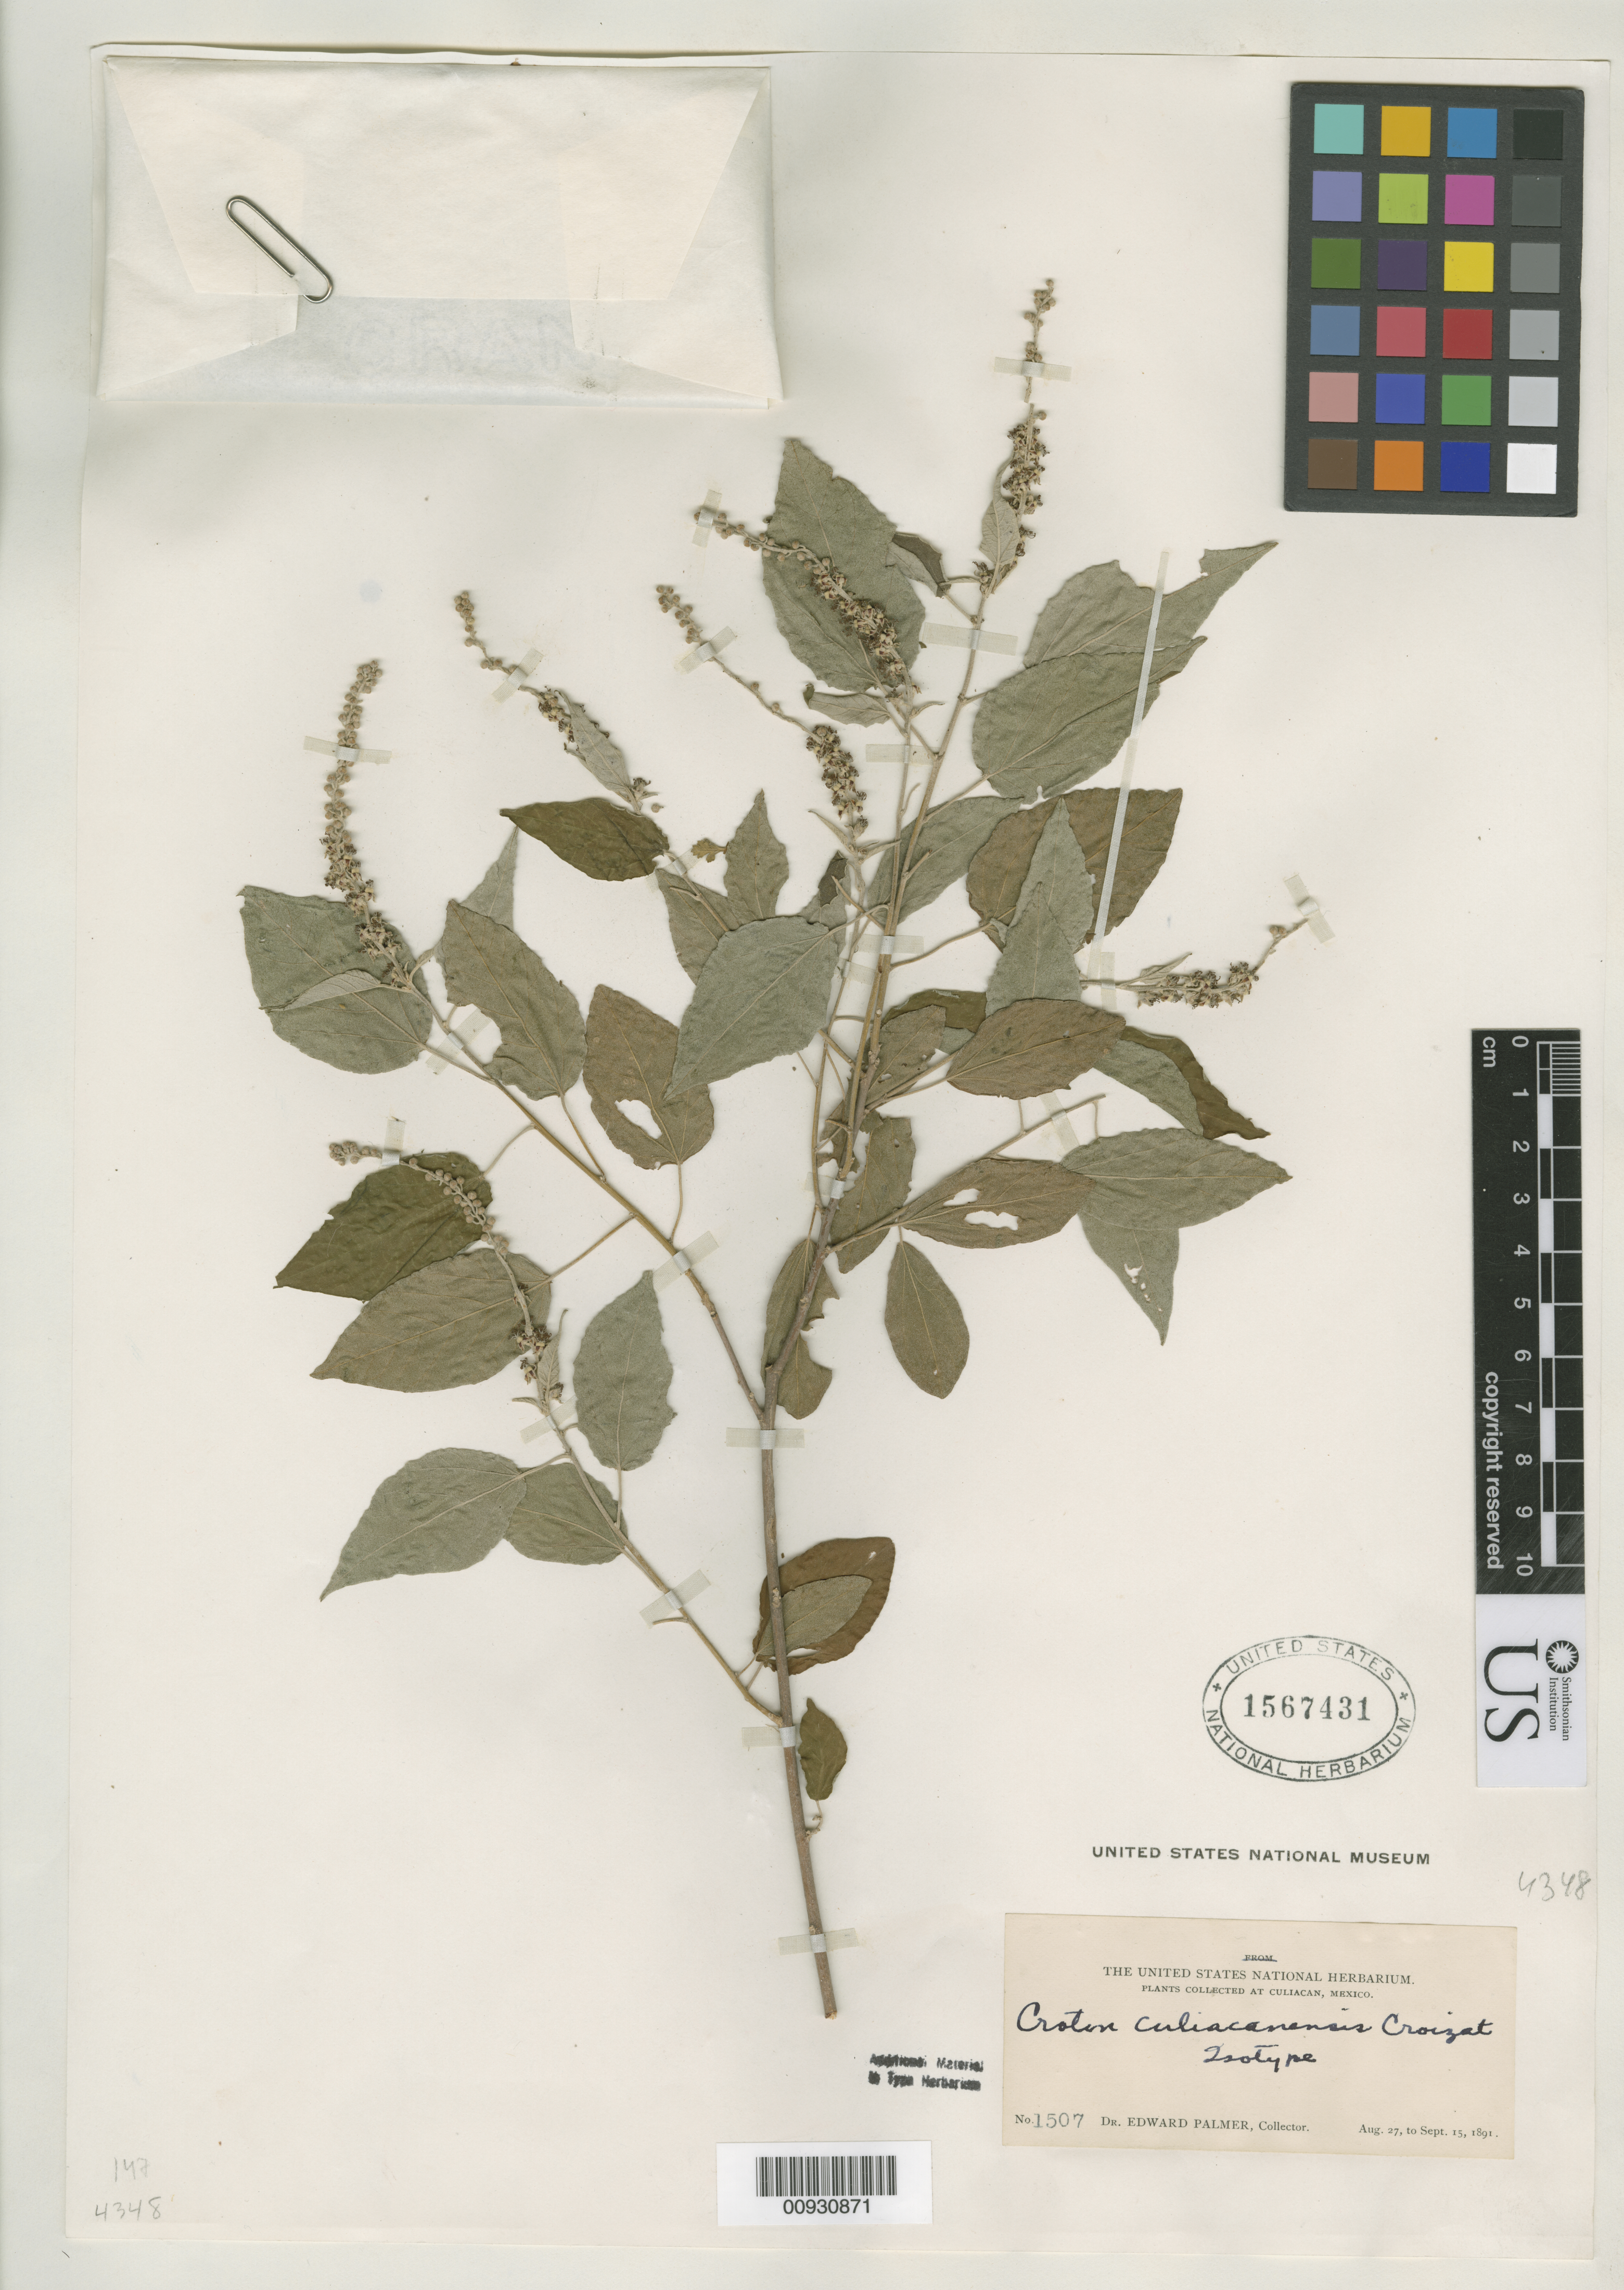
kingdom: Plantae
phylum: Tracheophyta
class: Magnoliopsida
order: Malpighiales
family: Euphorbiaceae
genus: Croton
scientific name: Croton culiacanensis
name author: Croizat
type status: Isotype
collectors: E. Palmer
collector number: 1507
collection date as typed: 27 Aug 1891 to 15 Sep 1891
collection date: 1891-08-27/1891-09-15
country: Mexico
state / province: Sinaloa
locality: Culiacán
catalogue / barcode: US 1567431